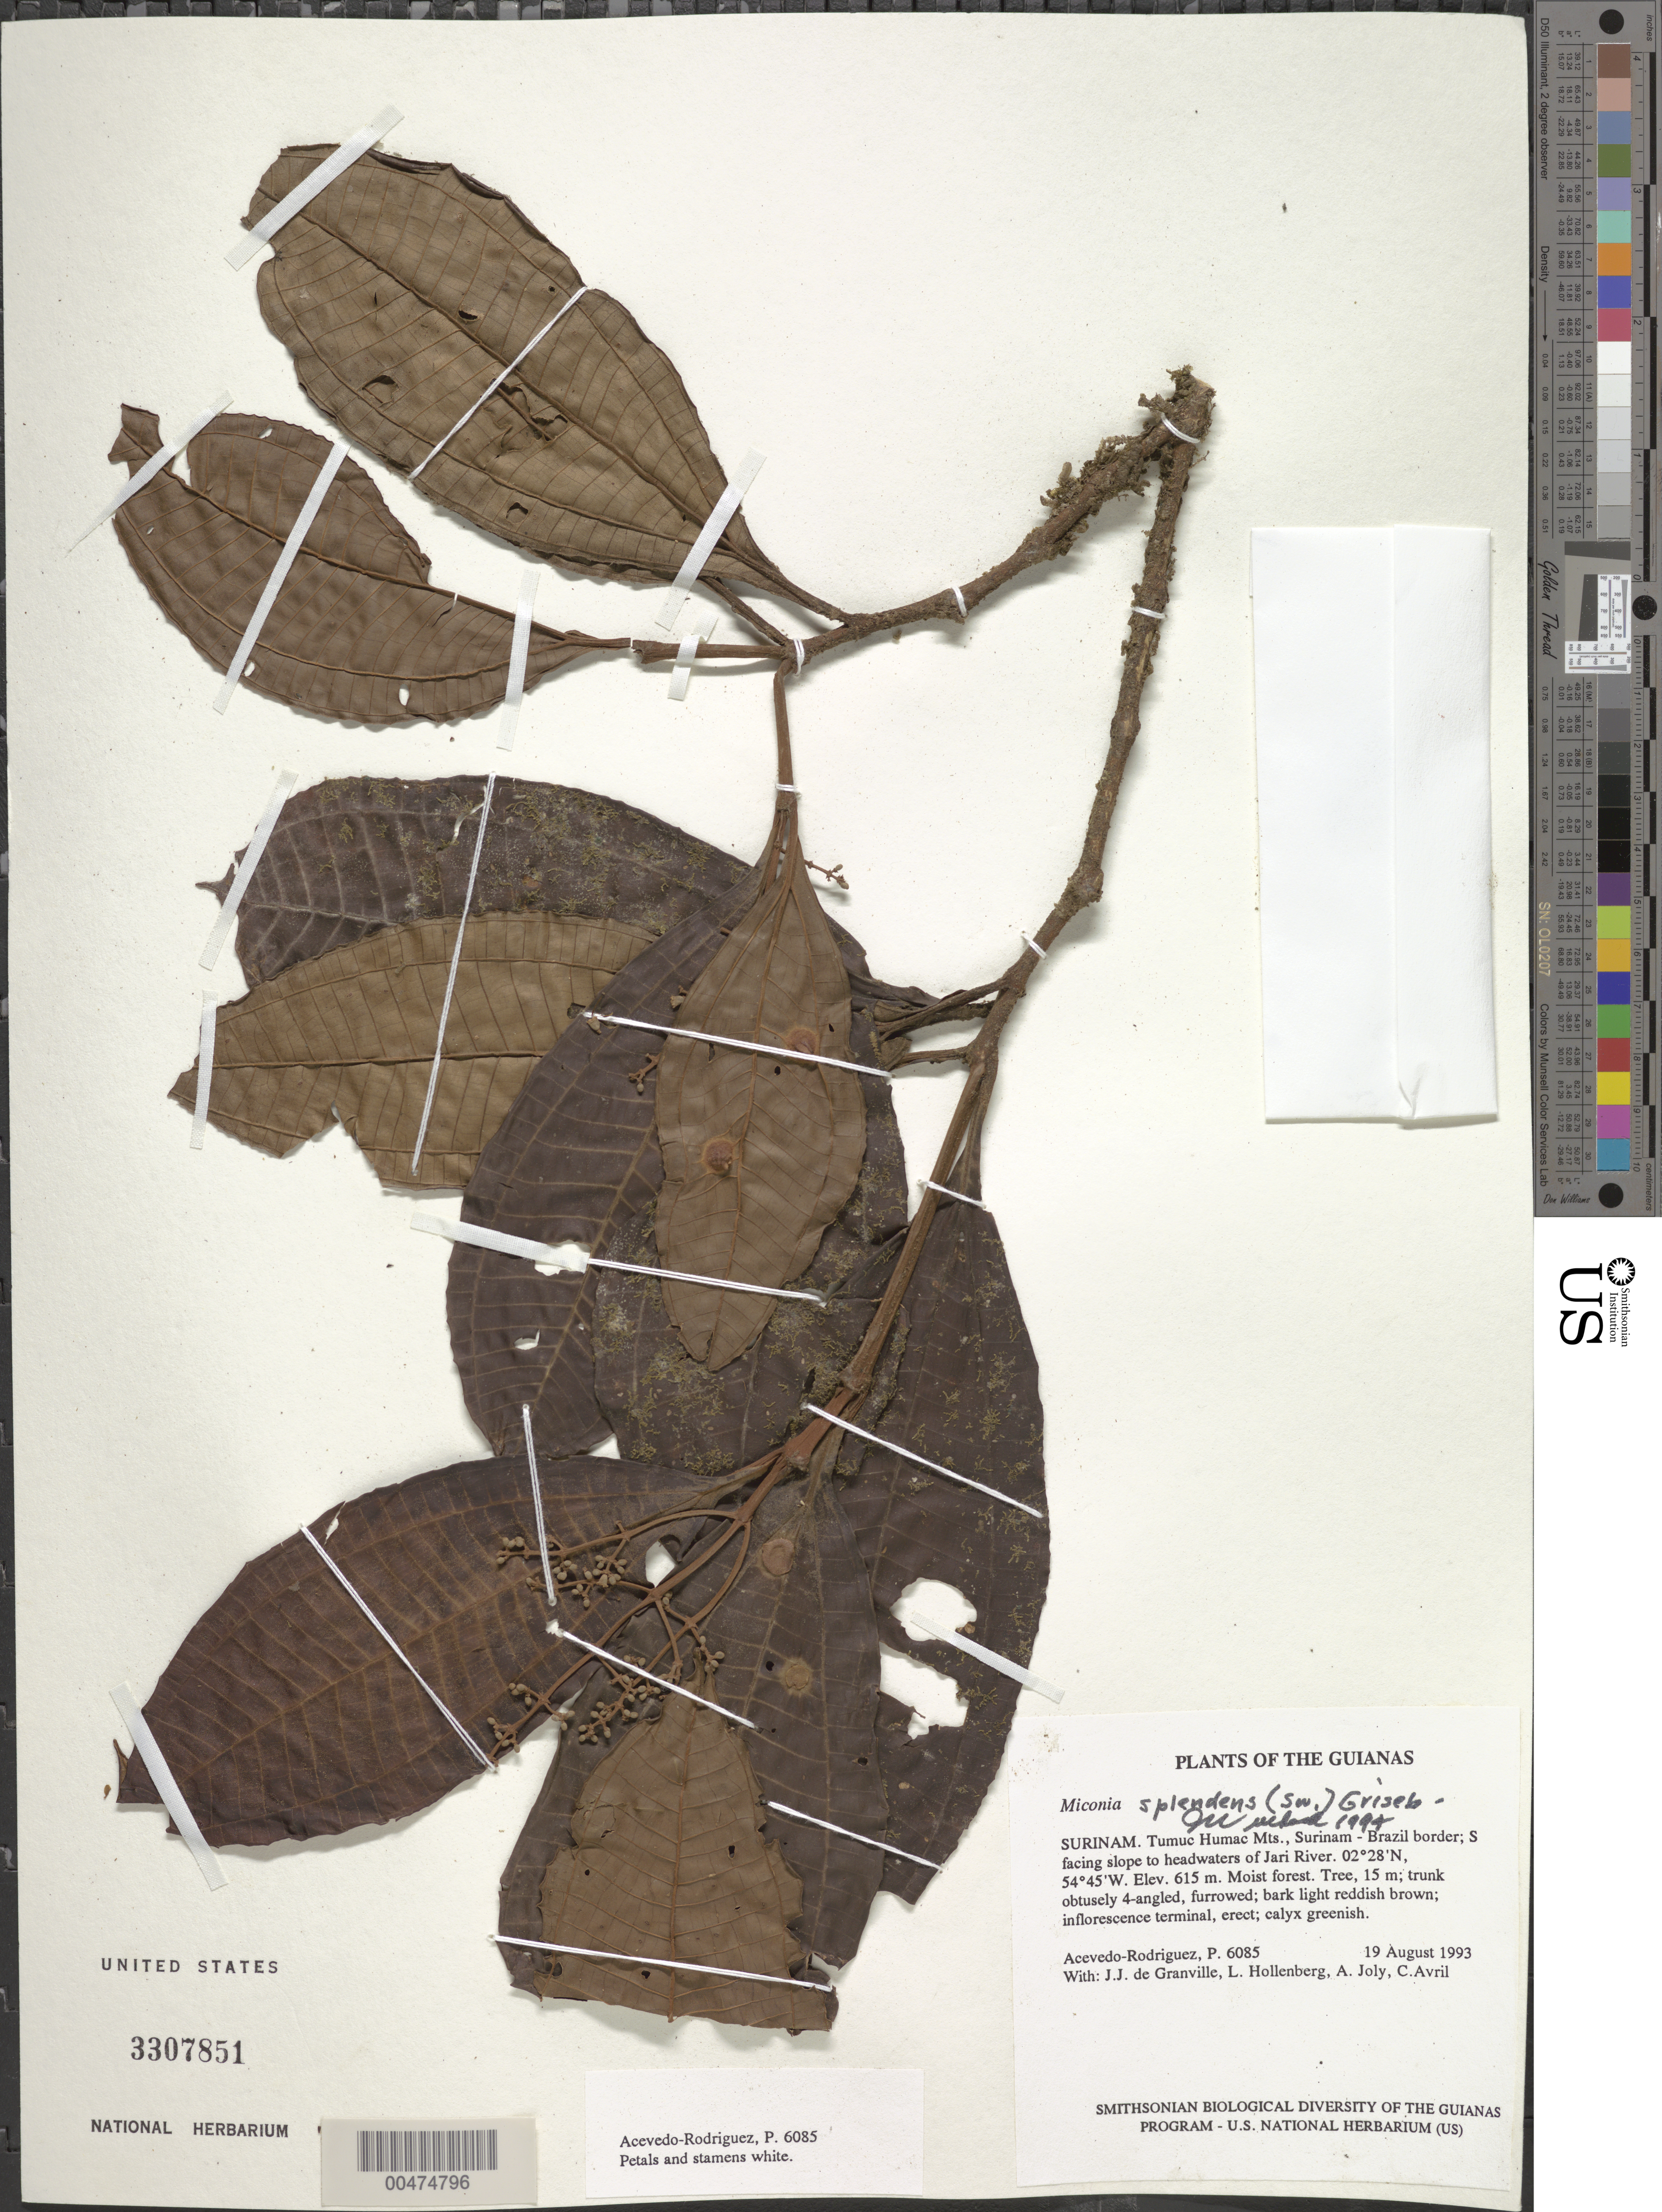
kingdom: Plantae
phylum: Tracheophyta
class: Magnoliopsida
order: Myrtales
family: Melastomataceae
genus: Miconia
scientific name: Miconia splendens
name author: (Sw.) Griseb.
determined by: Wurdack, John J., (US), US (UNITED STATES)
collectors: P. Acevedo-Rodr.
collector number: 6085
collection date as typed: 19 Aug 1993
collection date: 1993-08-19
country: Suriname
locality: Tumuc Humac Mts., Surinam - Brazil border; S facing slope to headwaters of Jari River.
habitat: Moist forest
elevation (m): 615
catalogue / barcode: US 3307851